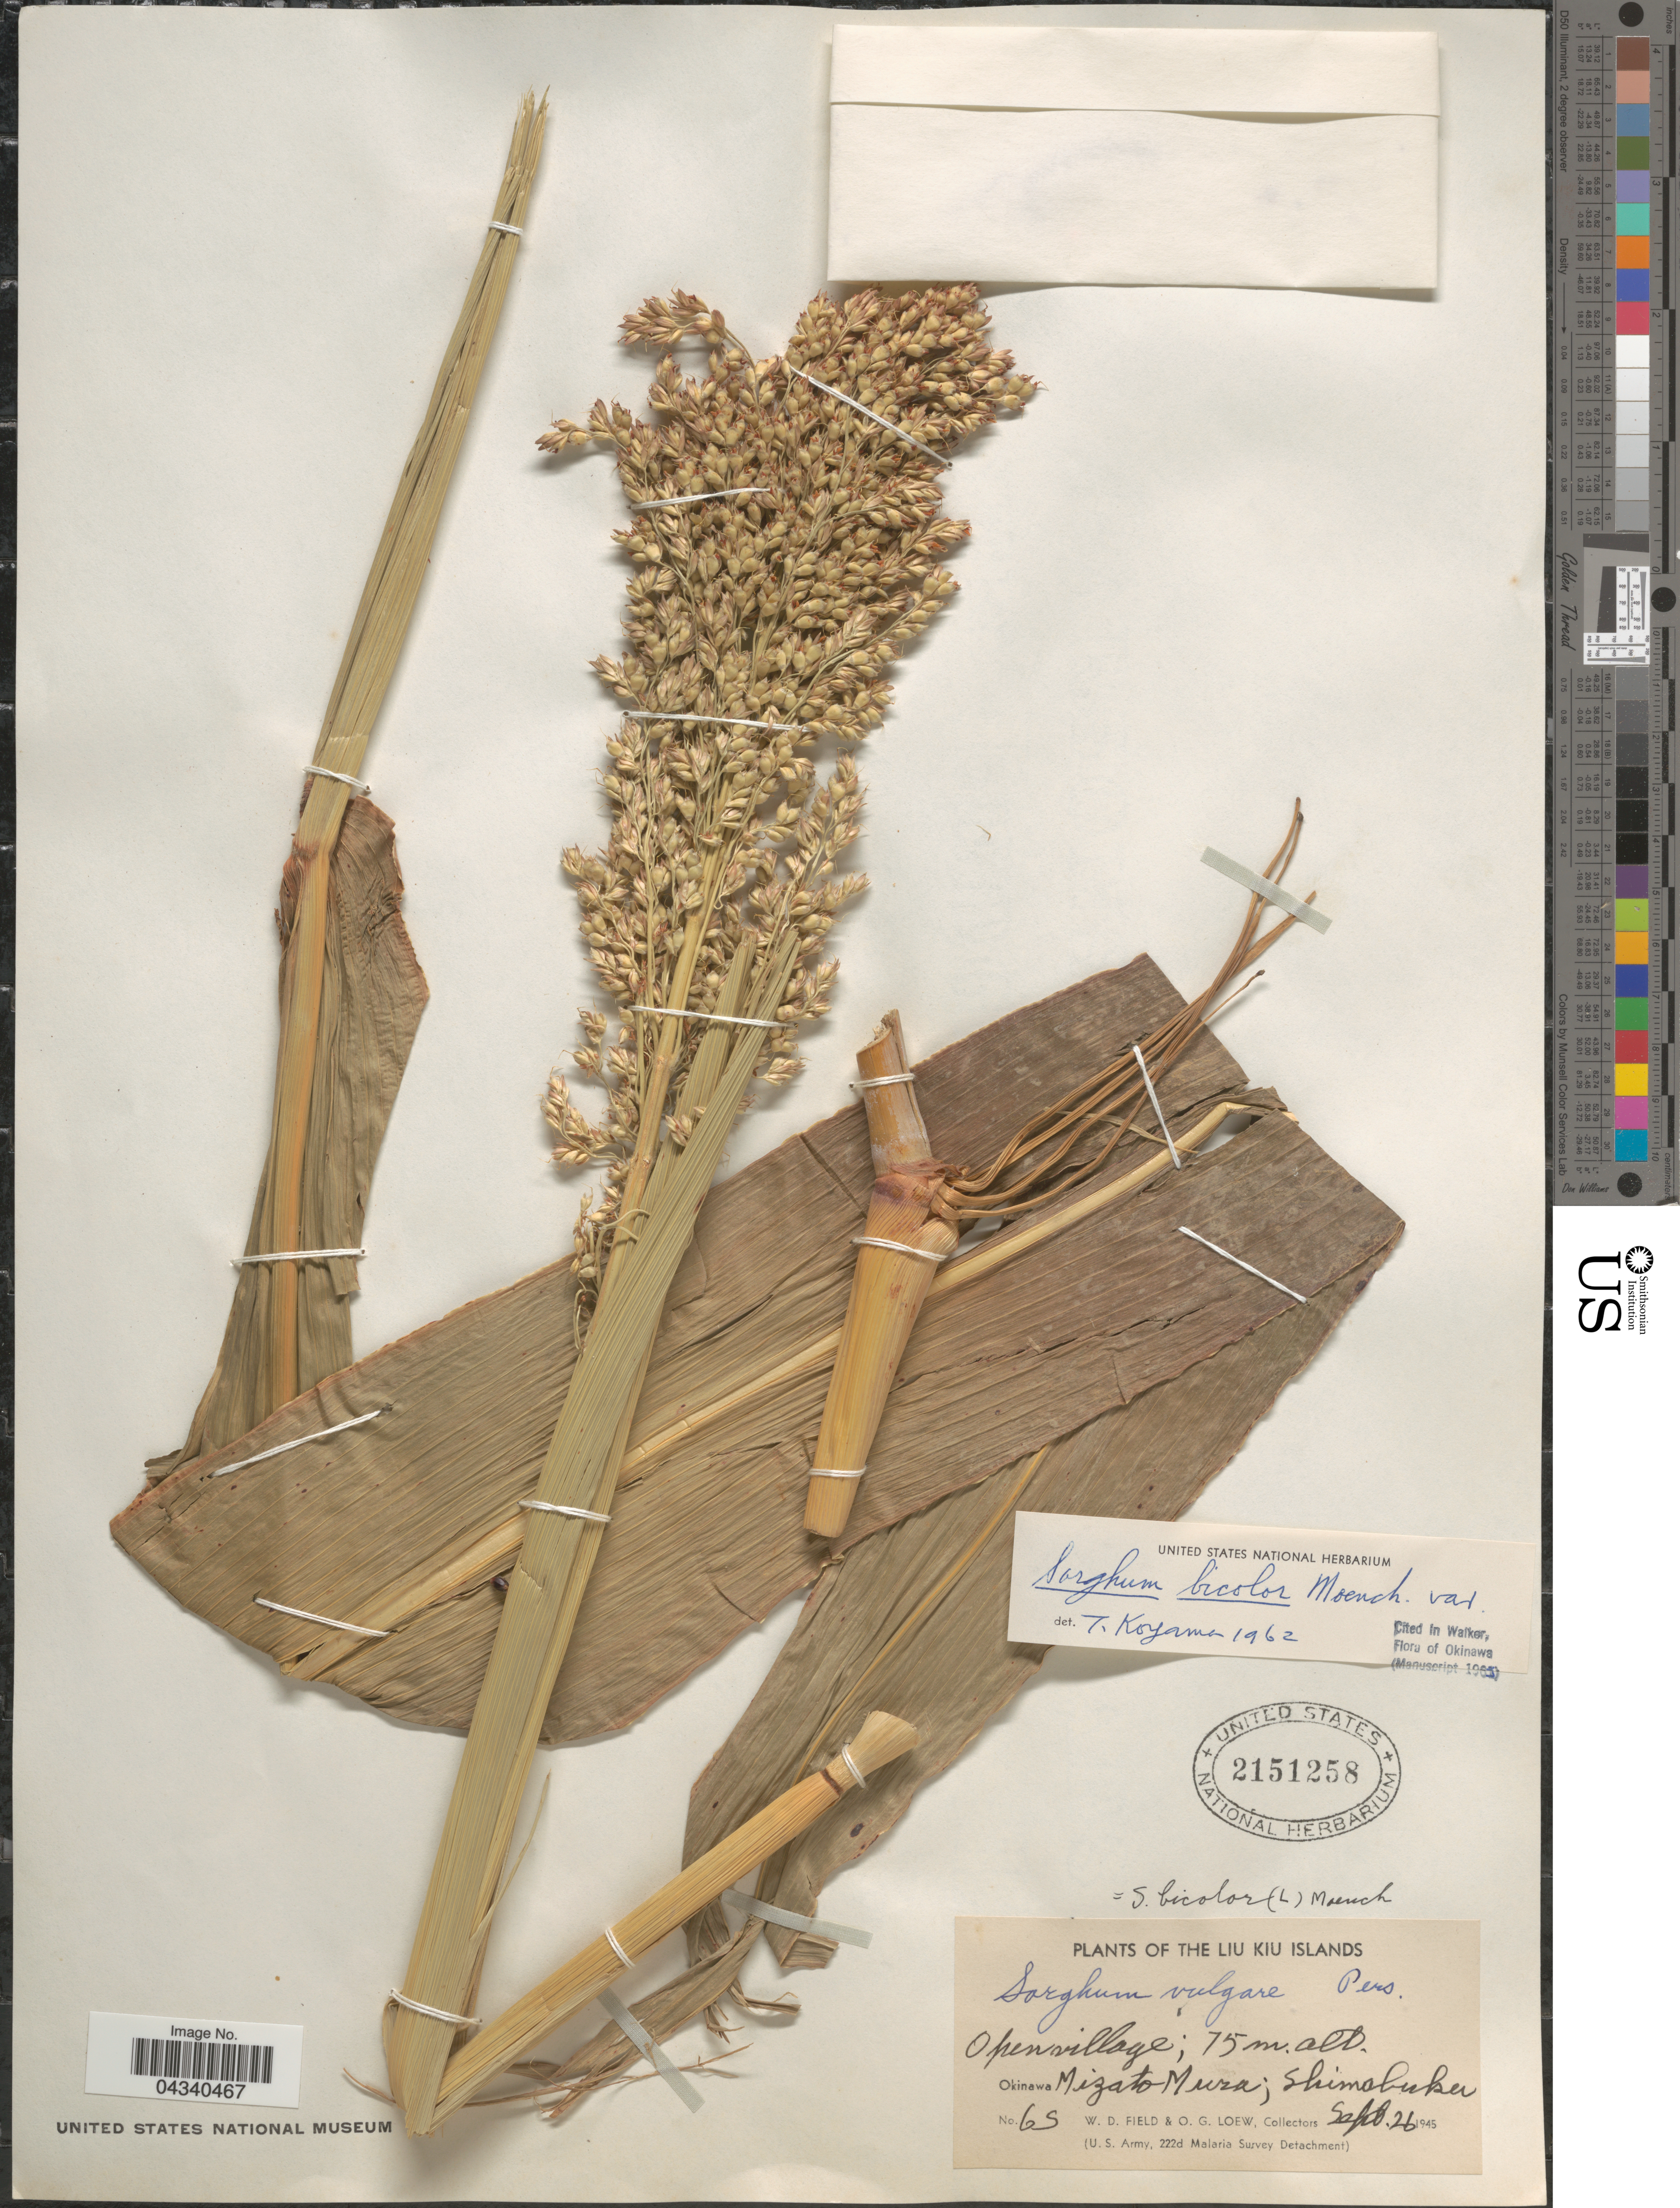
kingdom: Plantae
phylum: Tracheophyta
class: Liliopsida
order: Poales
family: Poaceae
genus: Sorghum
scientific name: Sorghum bicolor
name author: (L.) Moench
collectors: W. D. Field & O. G. Loew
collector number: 65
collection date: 1945-09-26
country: Japan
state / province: Okinawa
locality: The Liu Kiu Islands. Mizato-Mura; Shimabuku. (U. S. Army, 222d Malaria Survey Detachment).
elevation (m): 75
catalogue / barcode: US 2151258